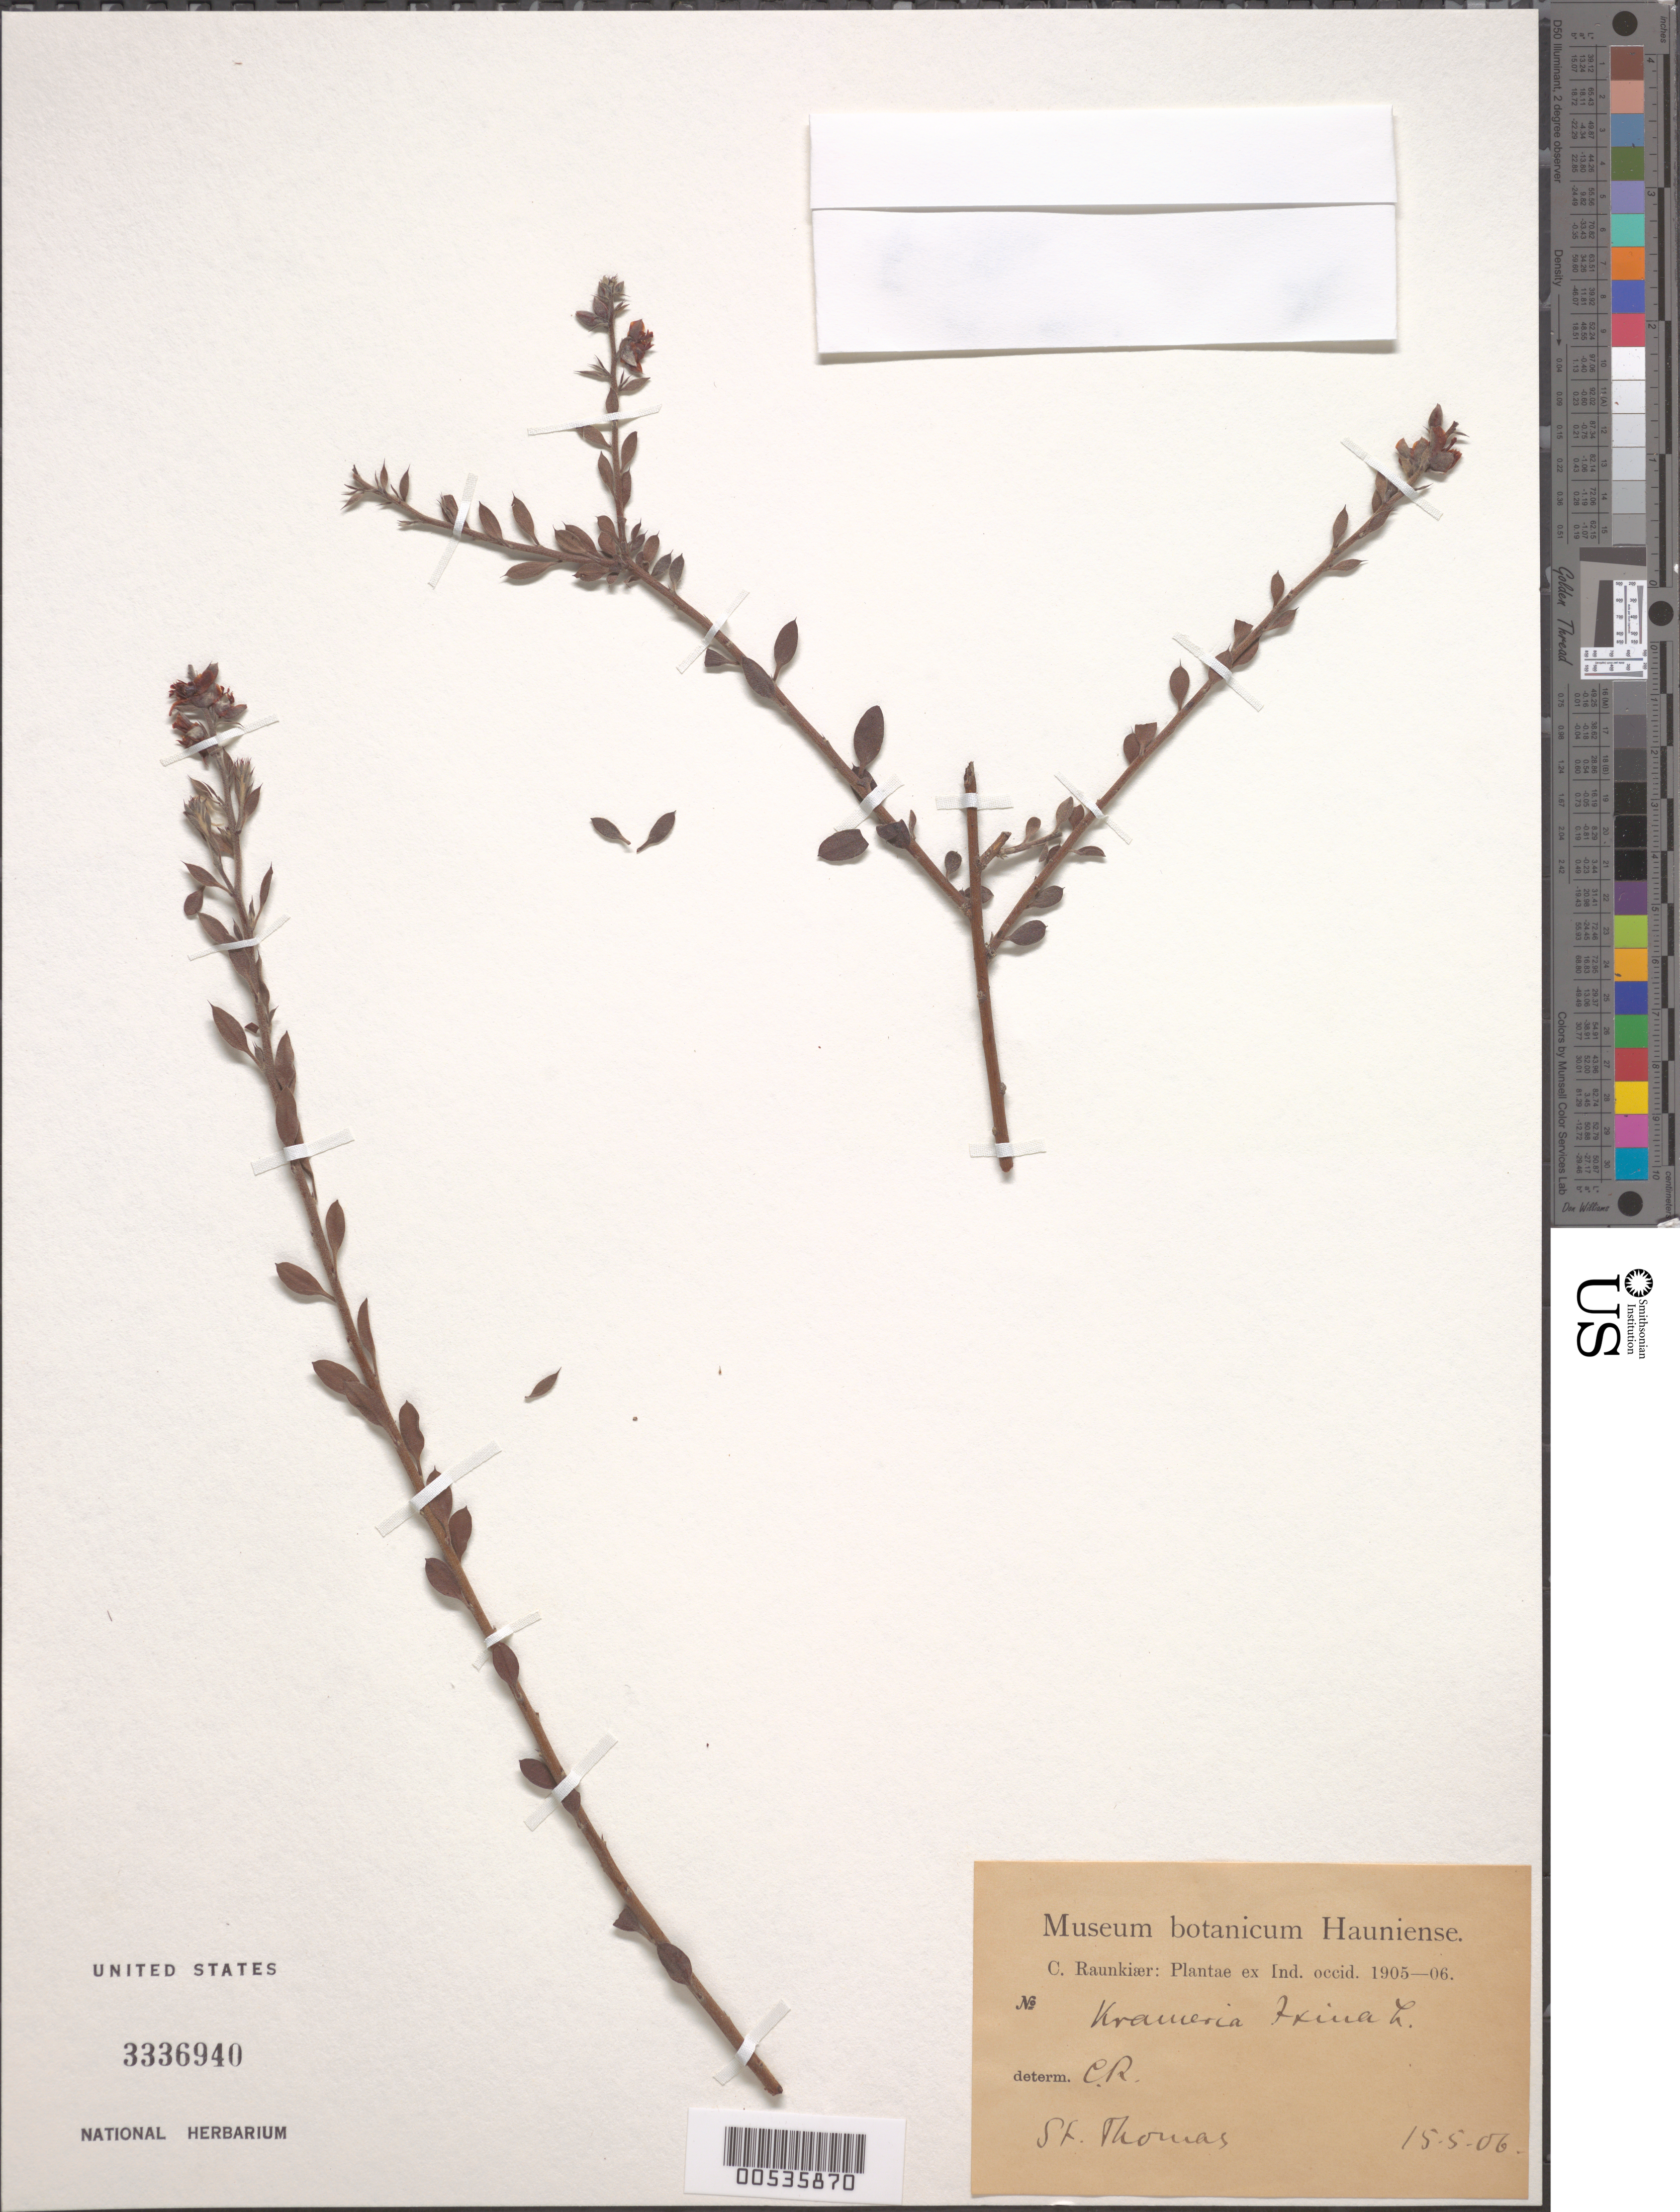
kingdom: Plantae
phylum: Tracheophyta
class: Magnoliopsida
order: Zygophyllales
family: Krameriaceae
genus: Krameria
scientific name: Krameria ixine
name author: L.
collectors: C. Raunkiaer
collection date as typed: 15 May 1906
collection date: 1906-05-15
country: U.S. Virgin Islands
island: St. Thomas Island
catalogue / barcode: US 3336940